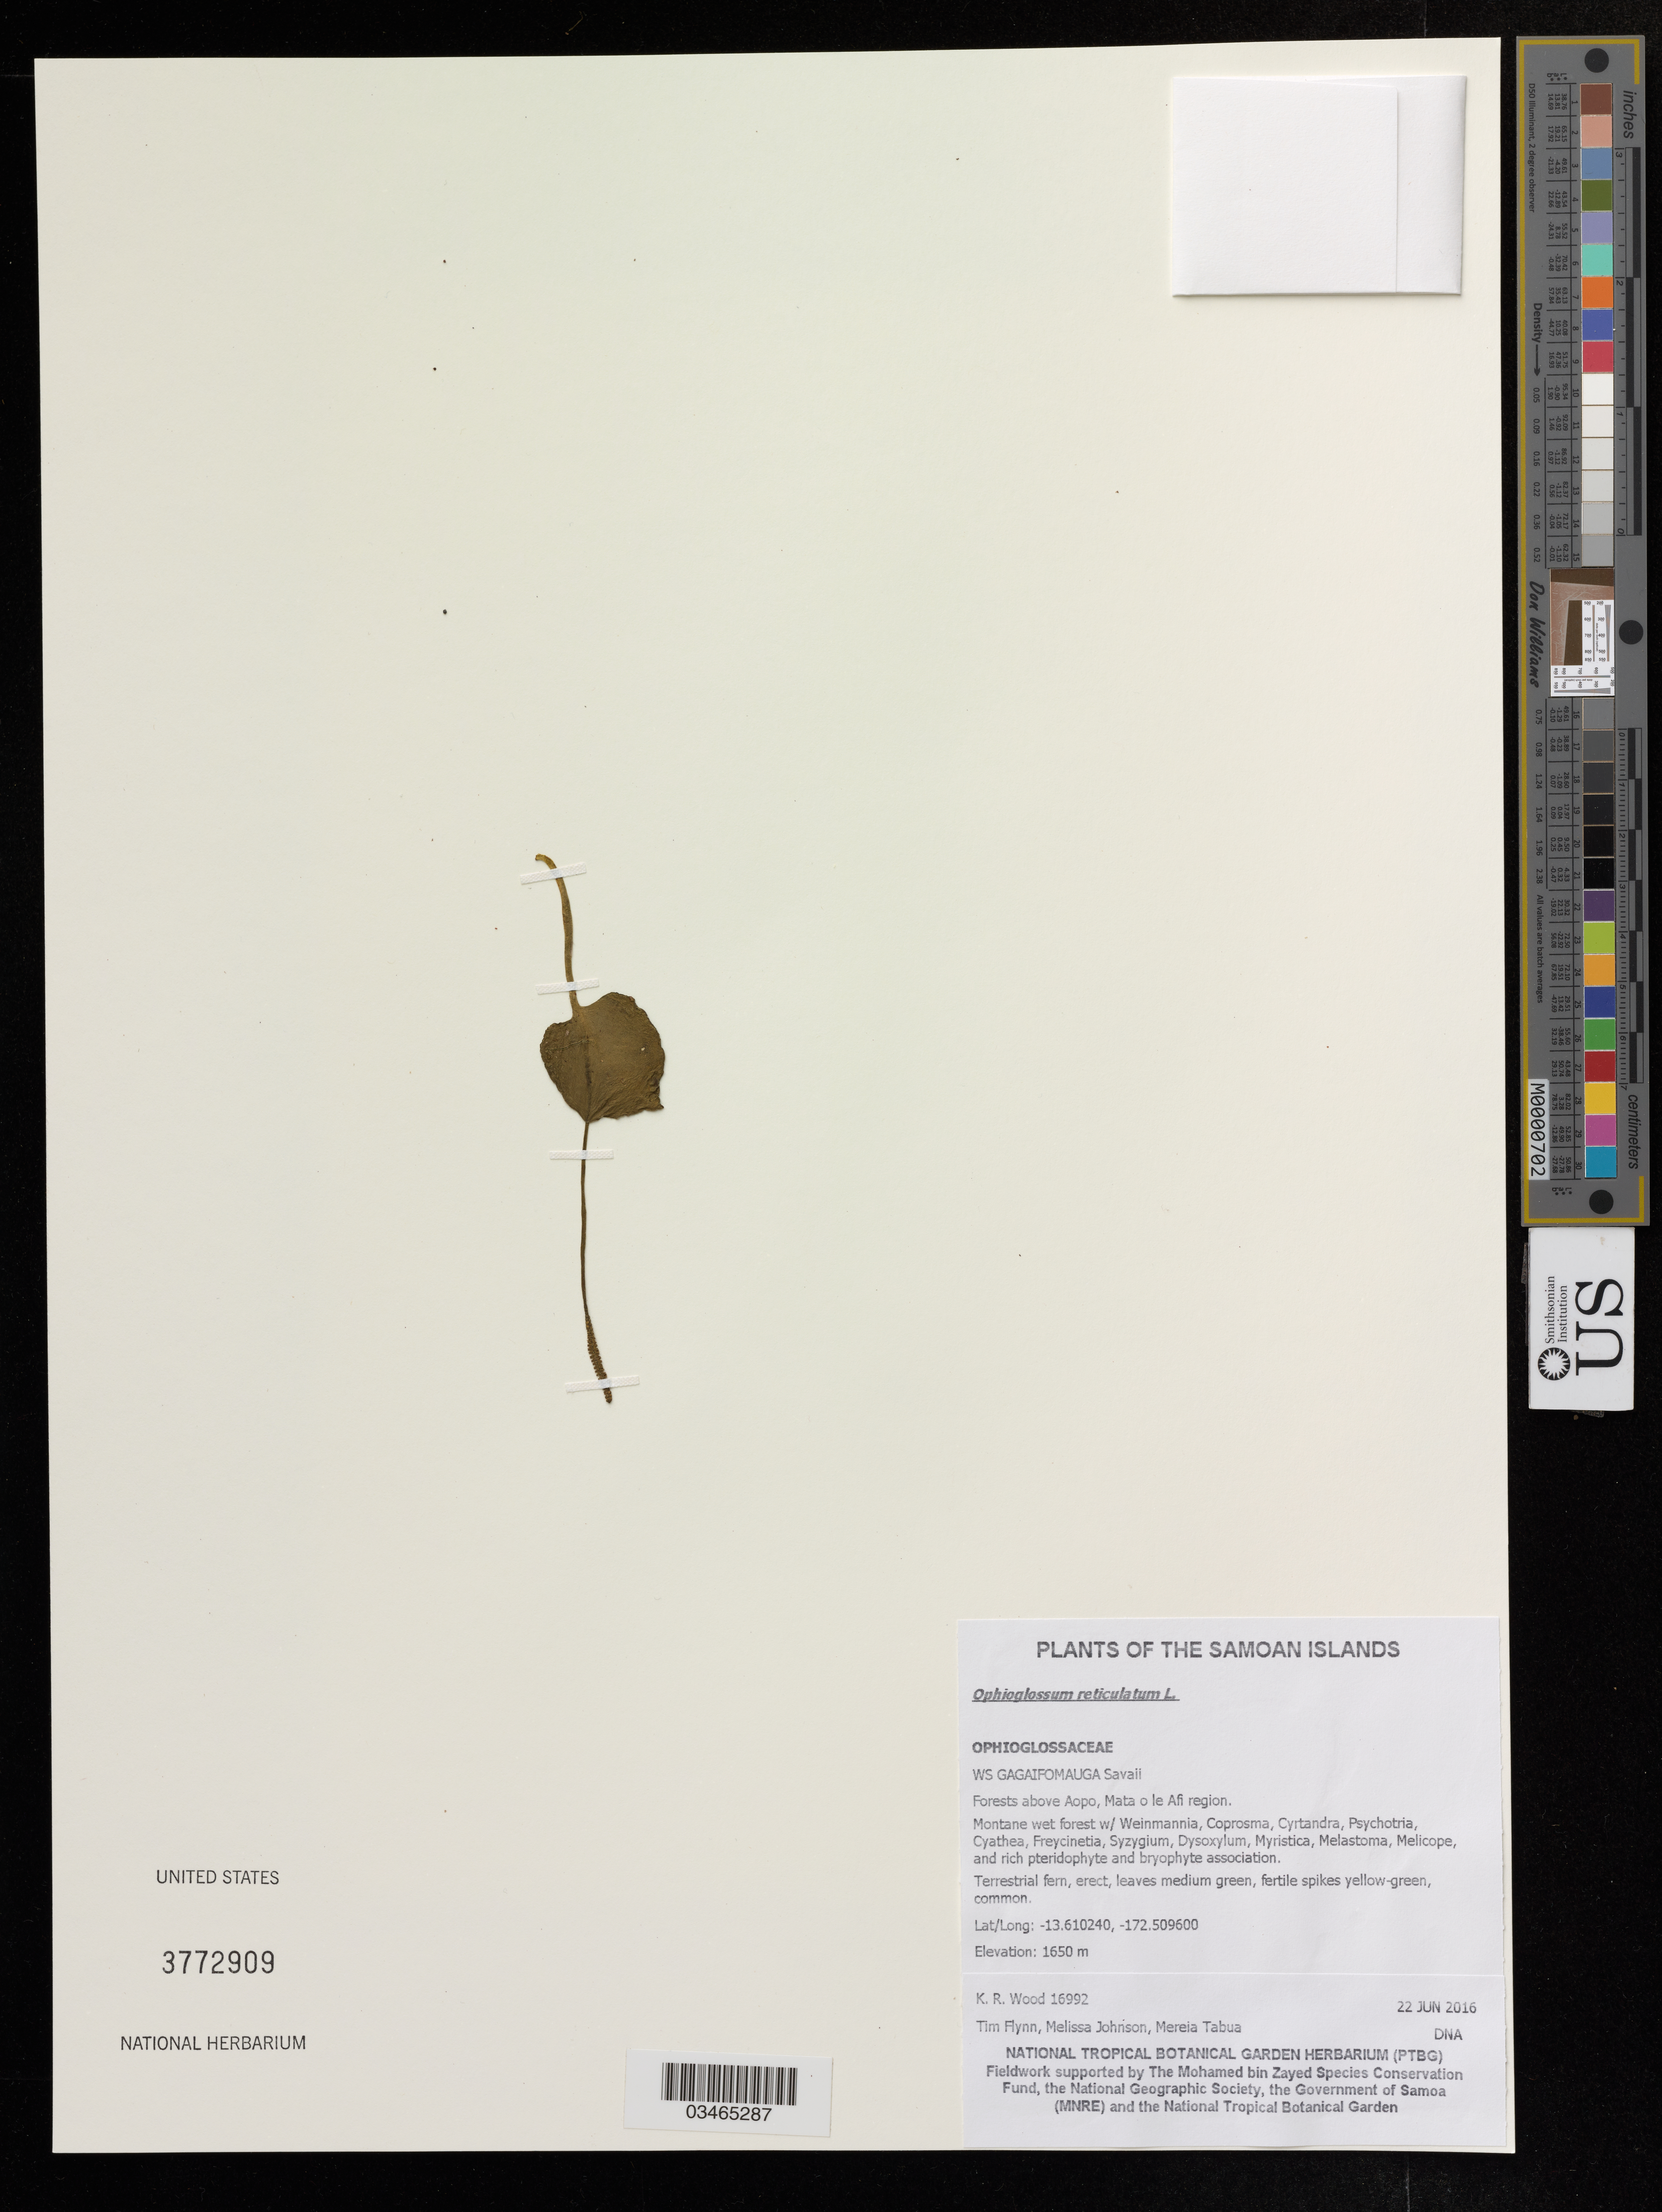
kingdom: Plantae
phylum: Tracheophyta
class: Polypodiopsida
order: Ophioglossales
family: Ophioglossaceae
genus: Ophioglossum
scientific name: Ophioglossum reticulatum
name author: L.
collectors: K. R. Wood, T. Flynn & M. Johnson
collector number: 16992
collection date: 2016-06-22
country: Samoa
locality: WS Gagaifomauga Savaii, Forests above Aopo, Mata o le Afi region.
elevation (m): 1650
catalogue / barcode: US 3772909